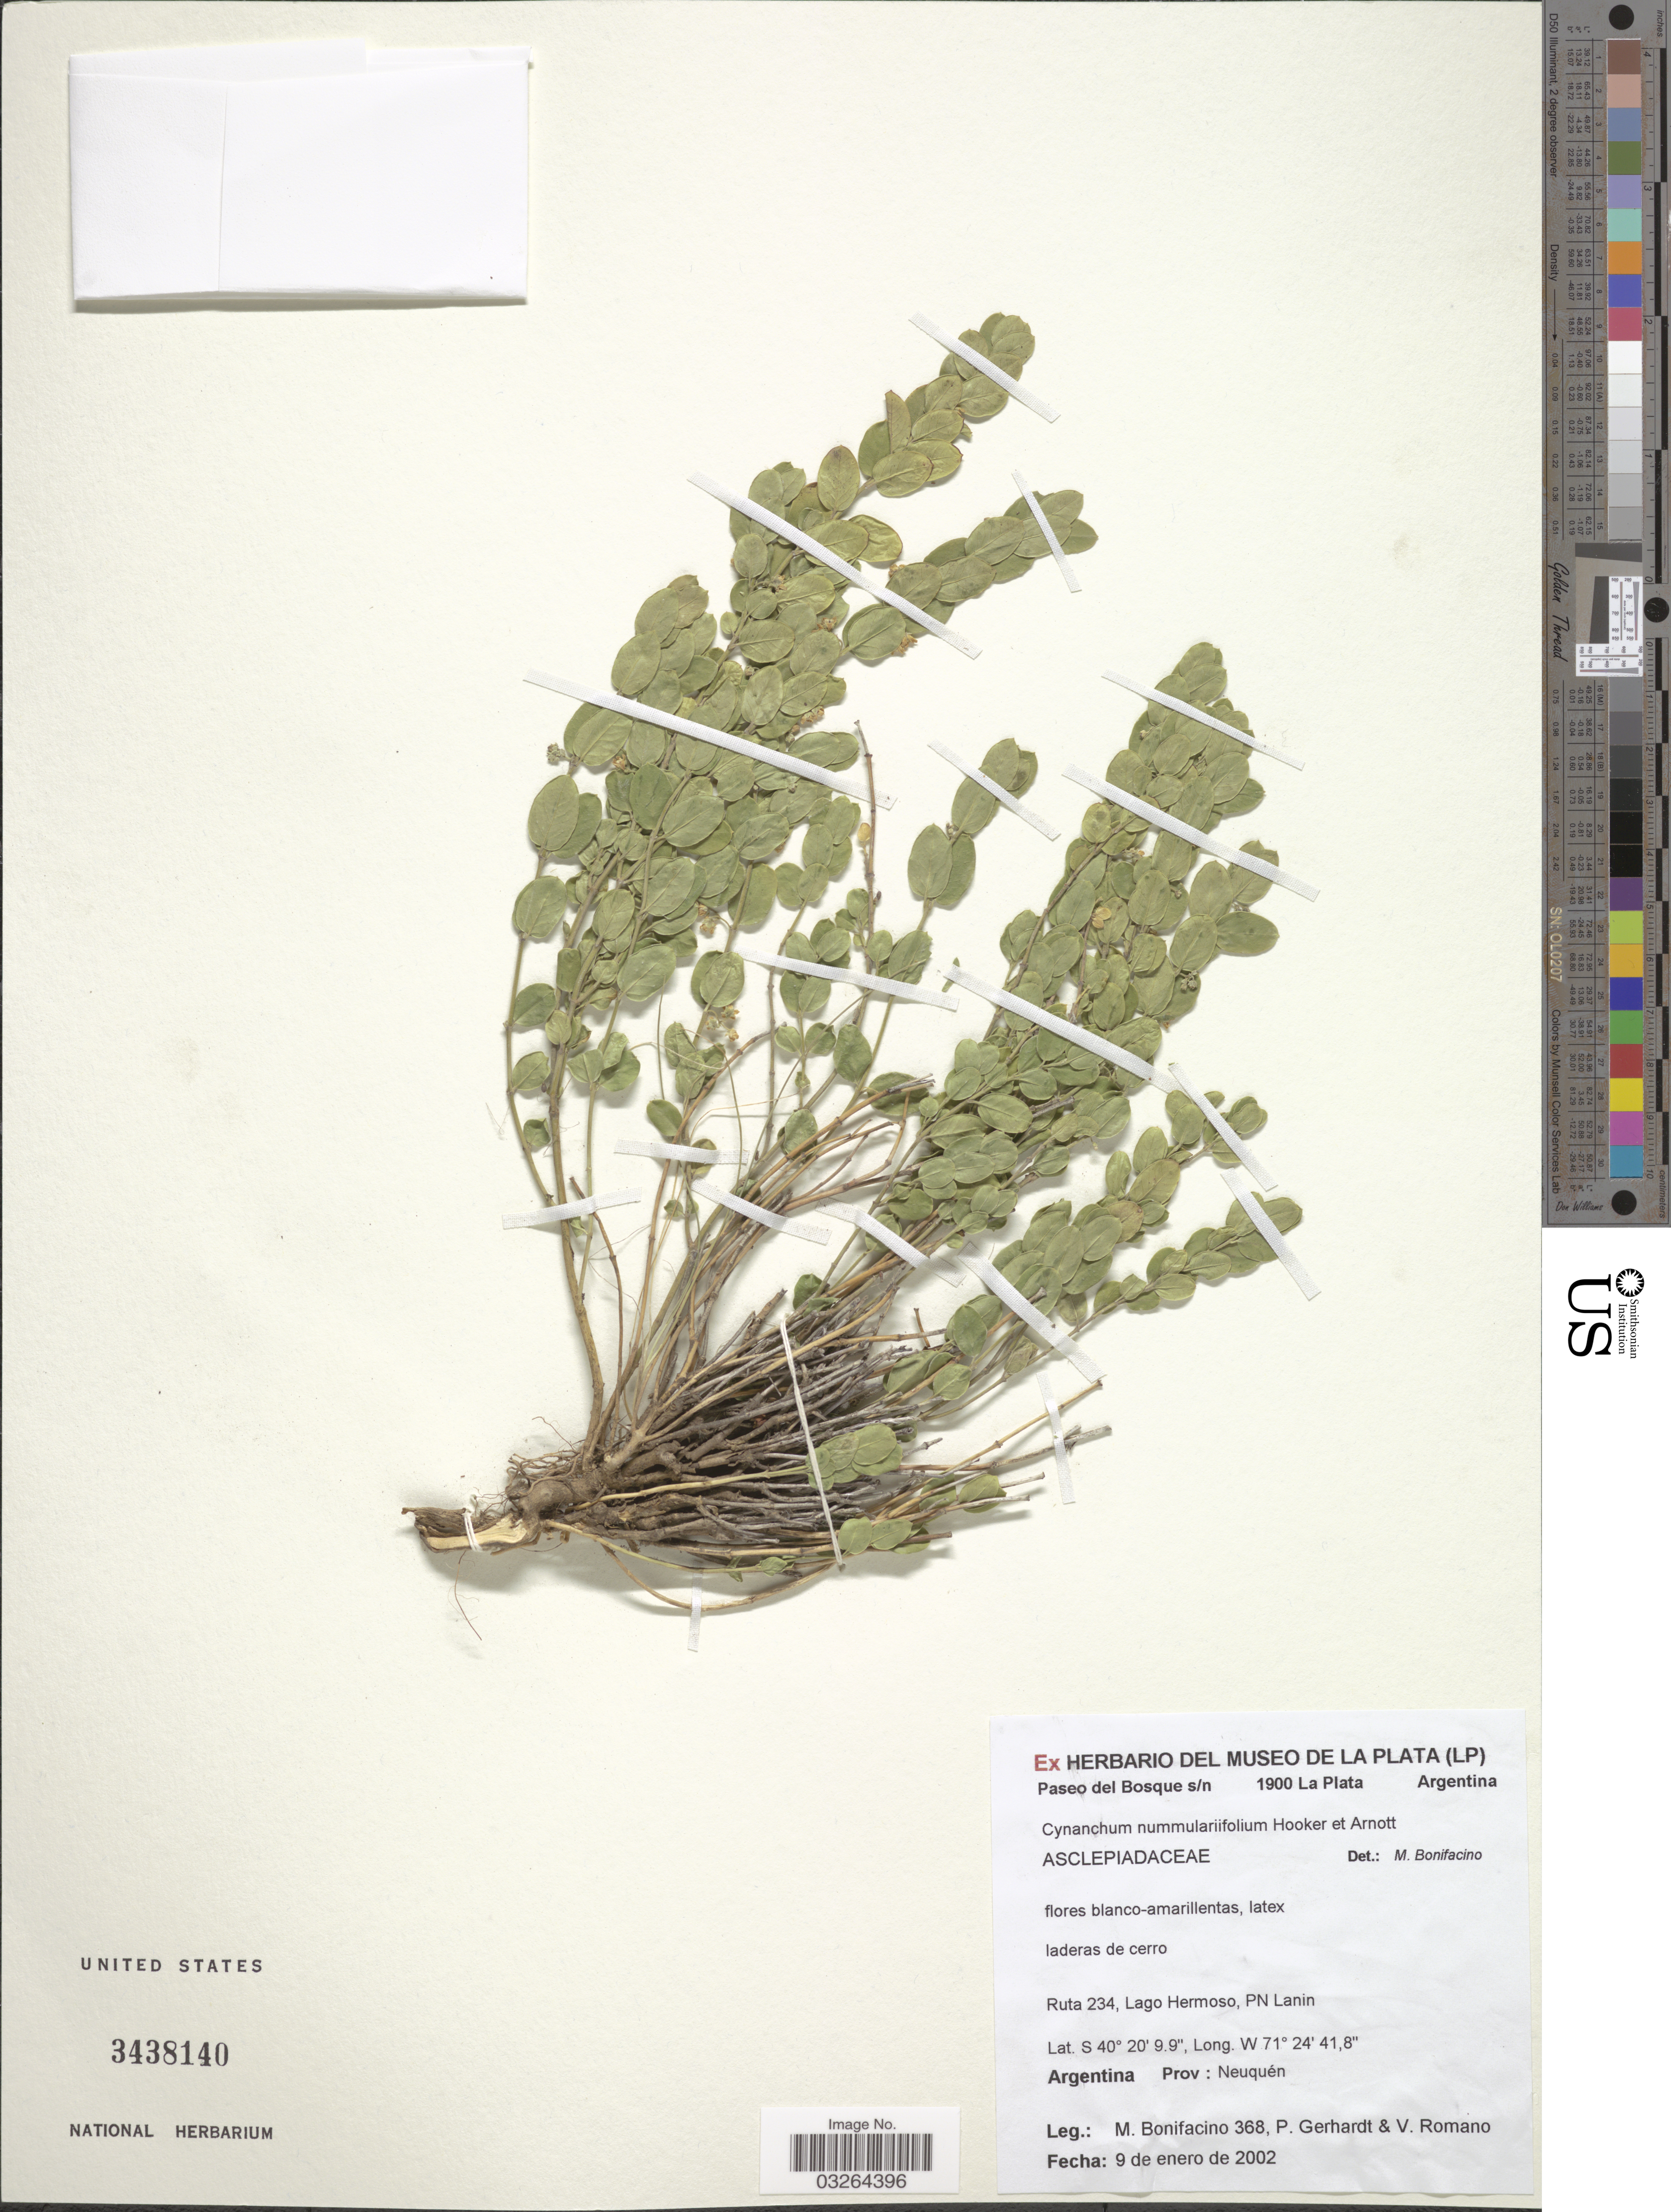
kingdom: Plantae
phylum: Tracheophyta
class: Magnoliopsida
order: Gentianales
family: Apocynaceae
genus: Cynanchum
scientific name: Cynanchum nummulariifolium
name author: Hook. & Arn.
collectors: M. Bonifacino, P. Gerhardt & V. Romano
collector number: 0368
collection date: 2002-01-09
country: Argentina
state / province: Neuquen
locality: Ruta 234, Lago Hermoso, PN Lanin.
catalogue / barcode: US 3438140